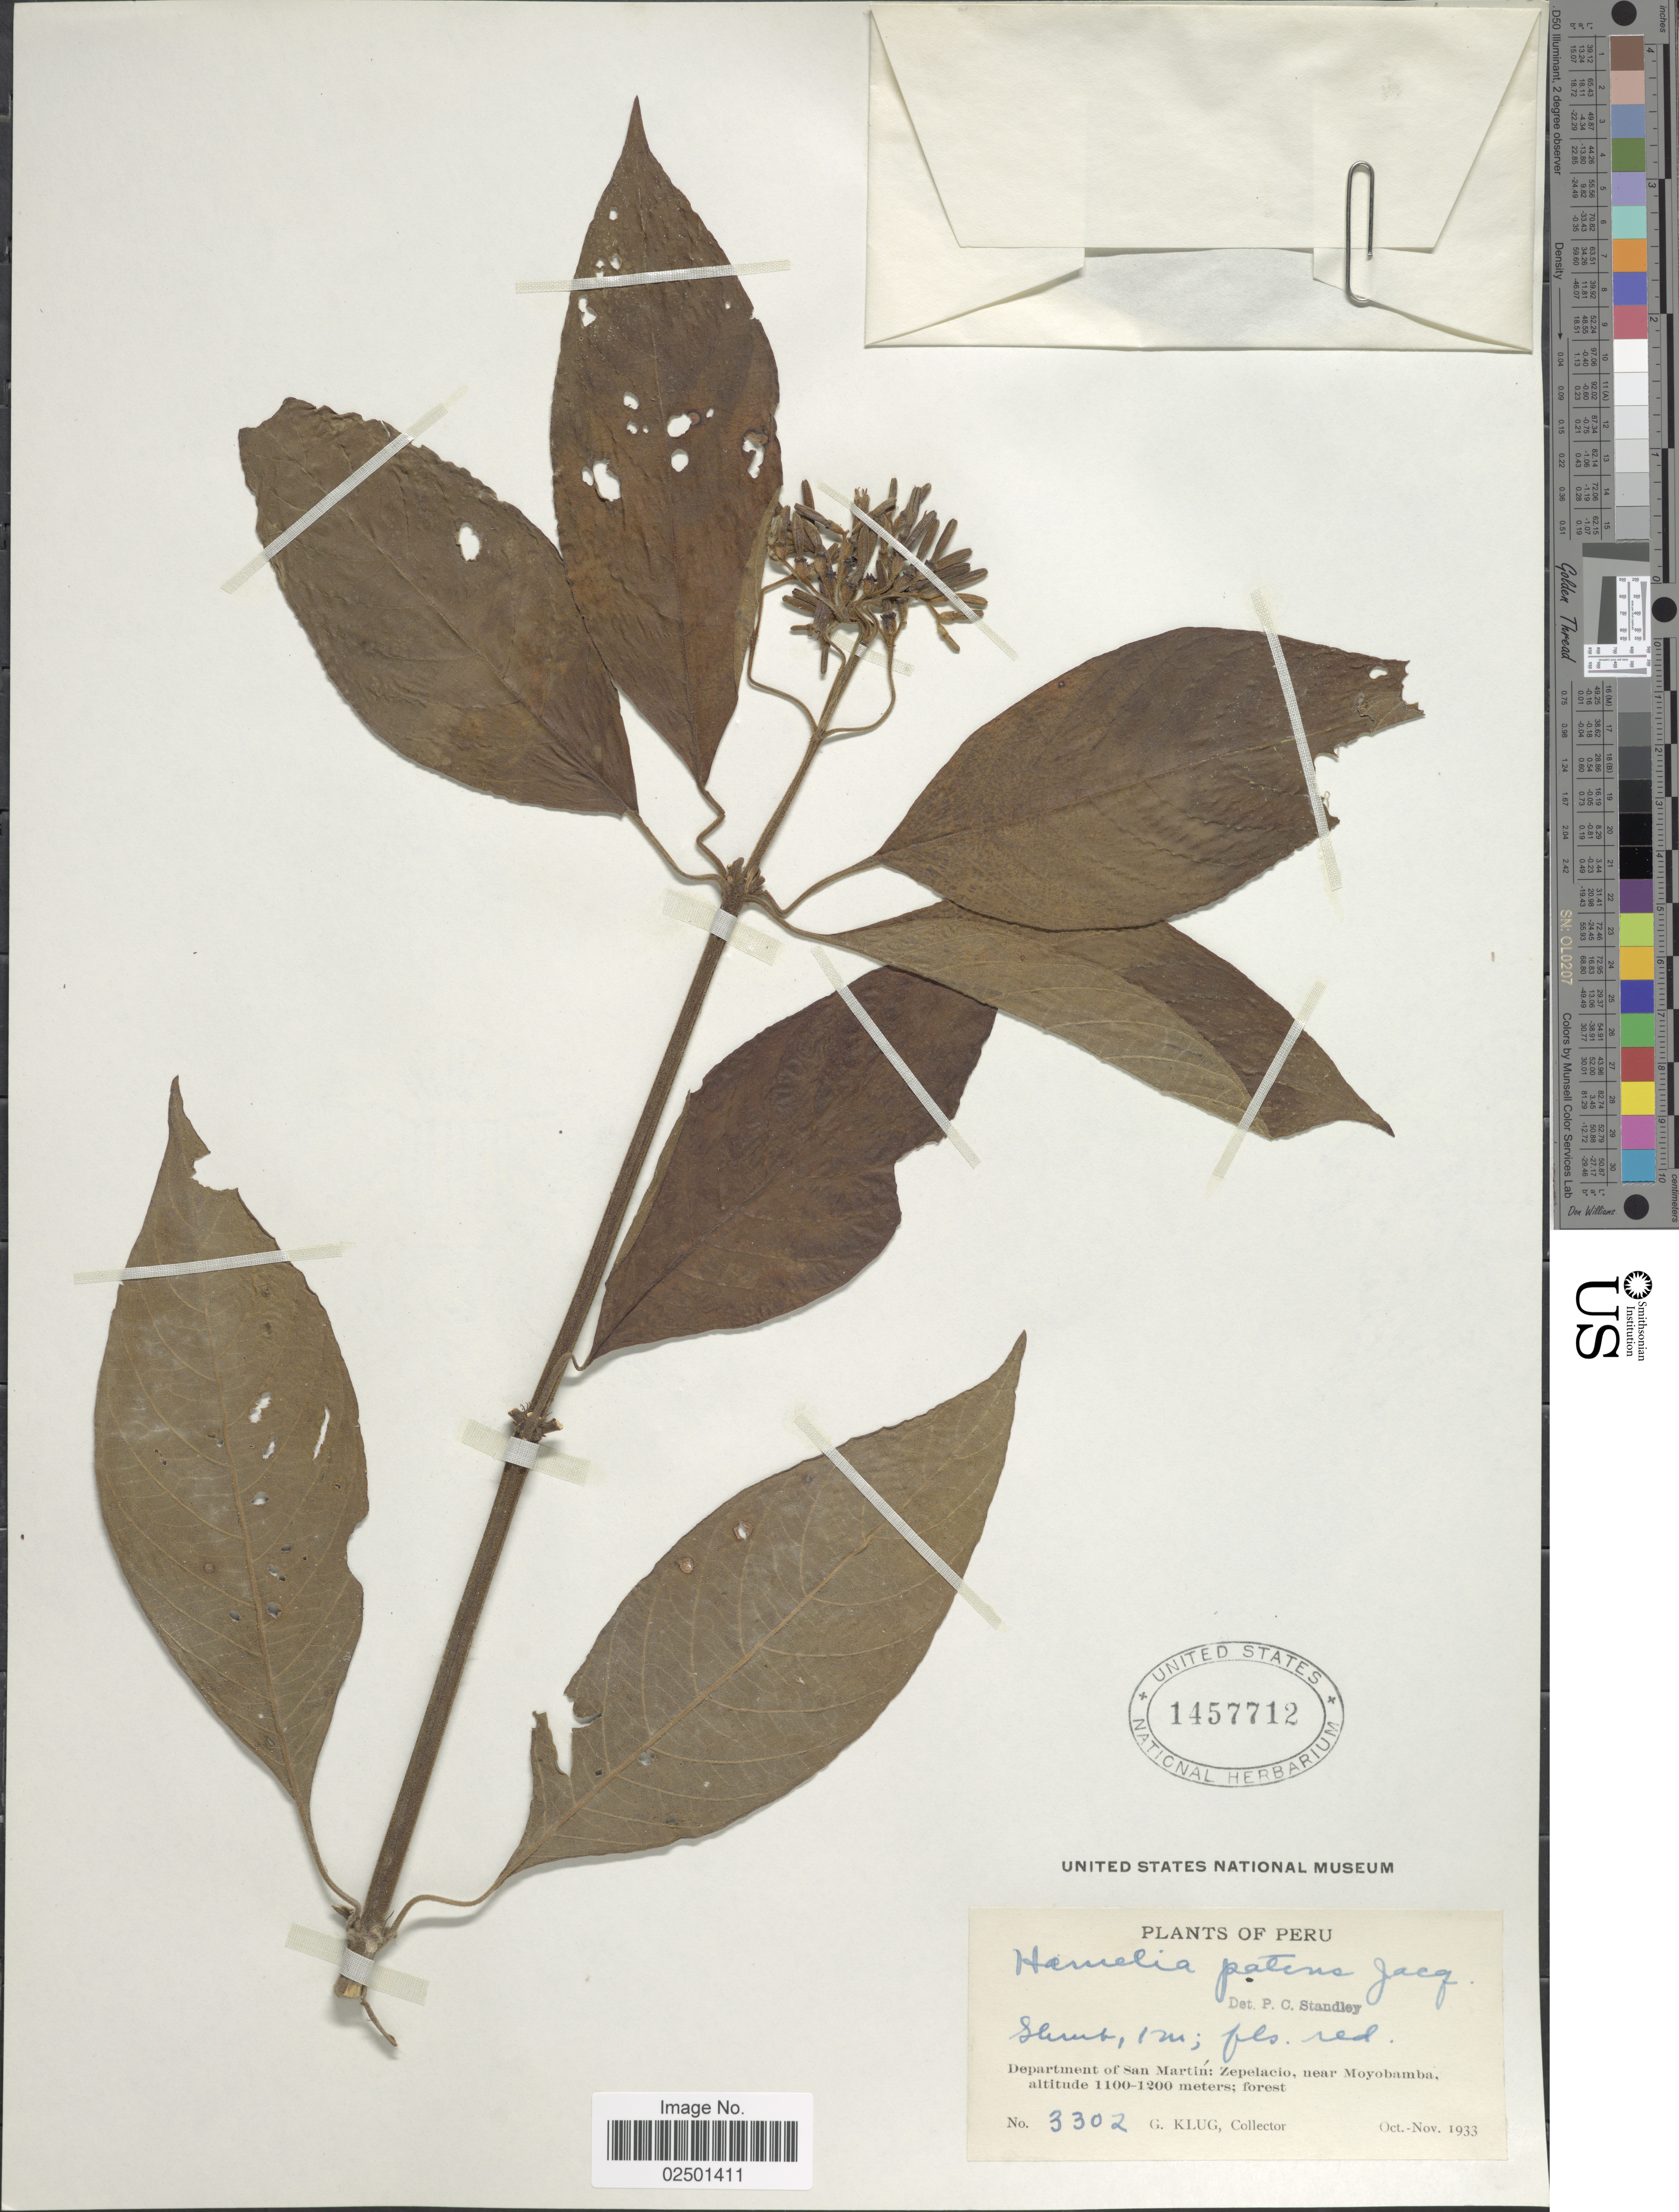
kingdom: Plantae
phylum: Tracheophyta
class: Magnoliopsida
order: Gentianales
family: Rubiaceae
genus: Hamelia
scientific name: Hamelia patens var. patens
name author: Jacq.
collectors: G. Klug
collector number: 3302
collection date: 1933-10/1933-11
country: Peru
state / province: San Martín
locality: Department of San Martin: Zepelacio, near Moyobamba.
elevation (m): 1100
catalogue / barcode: US 1457712